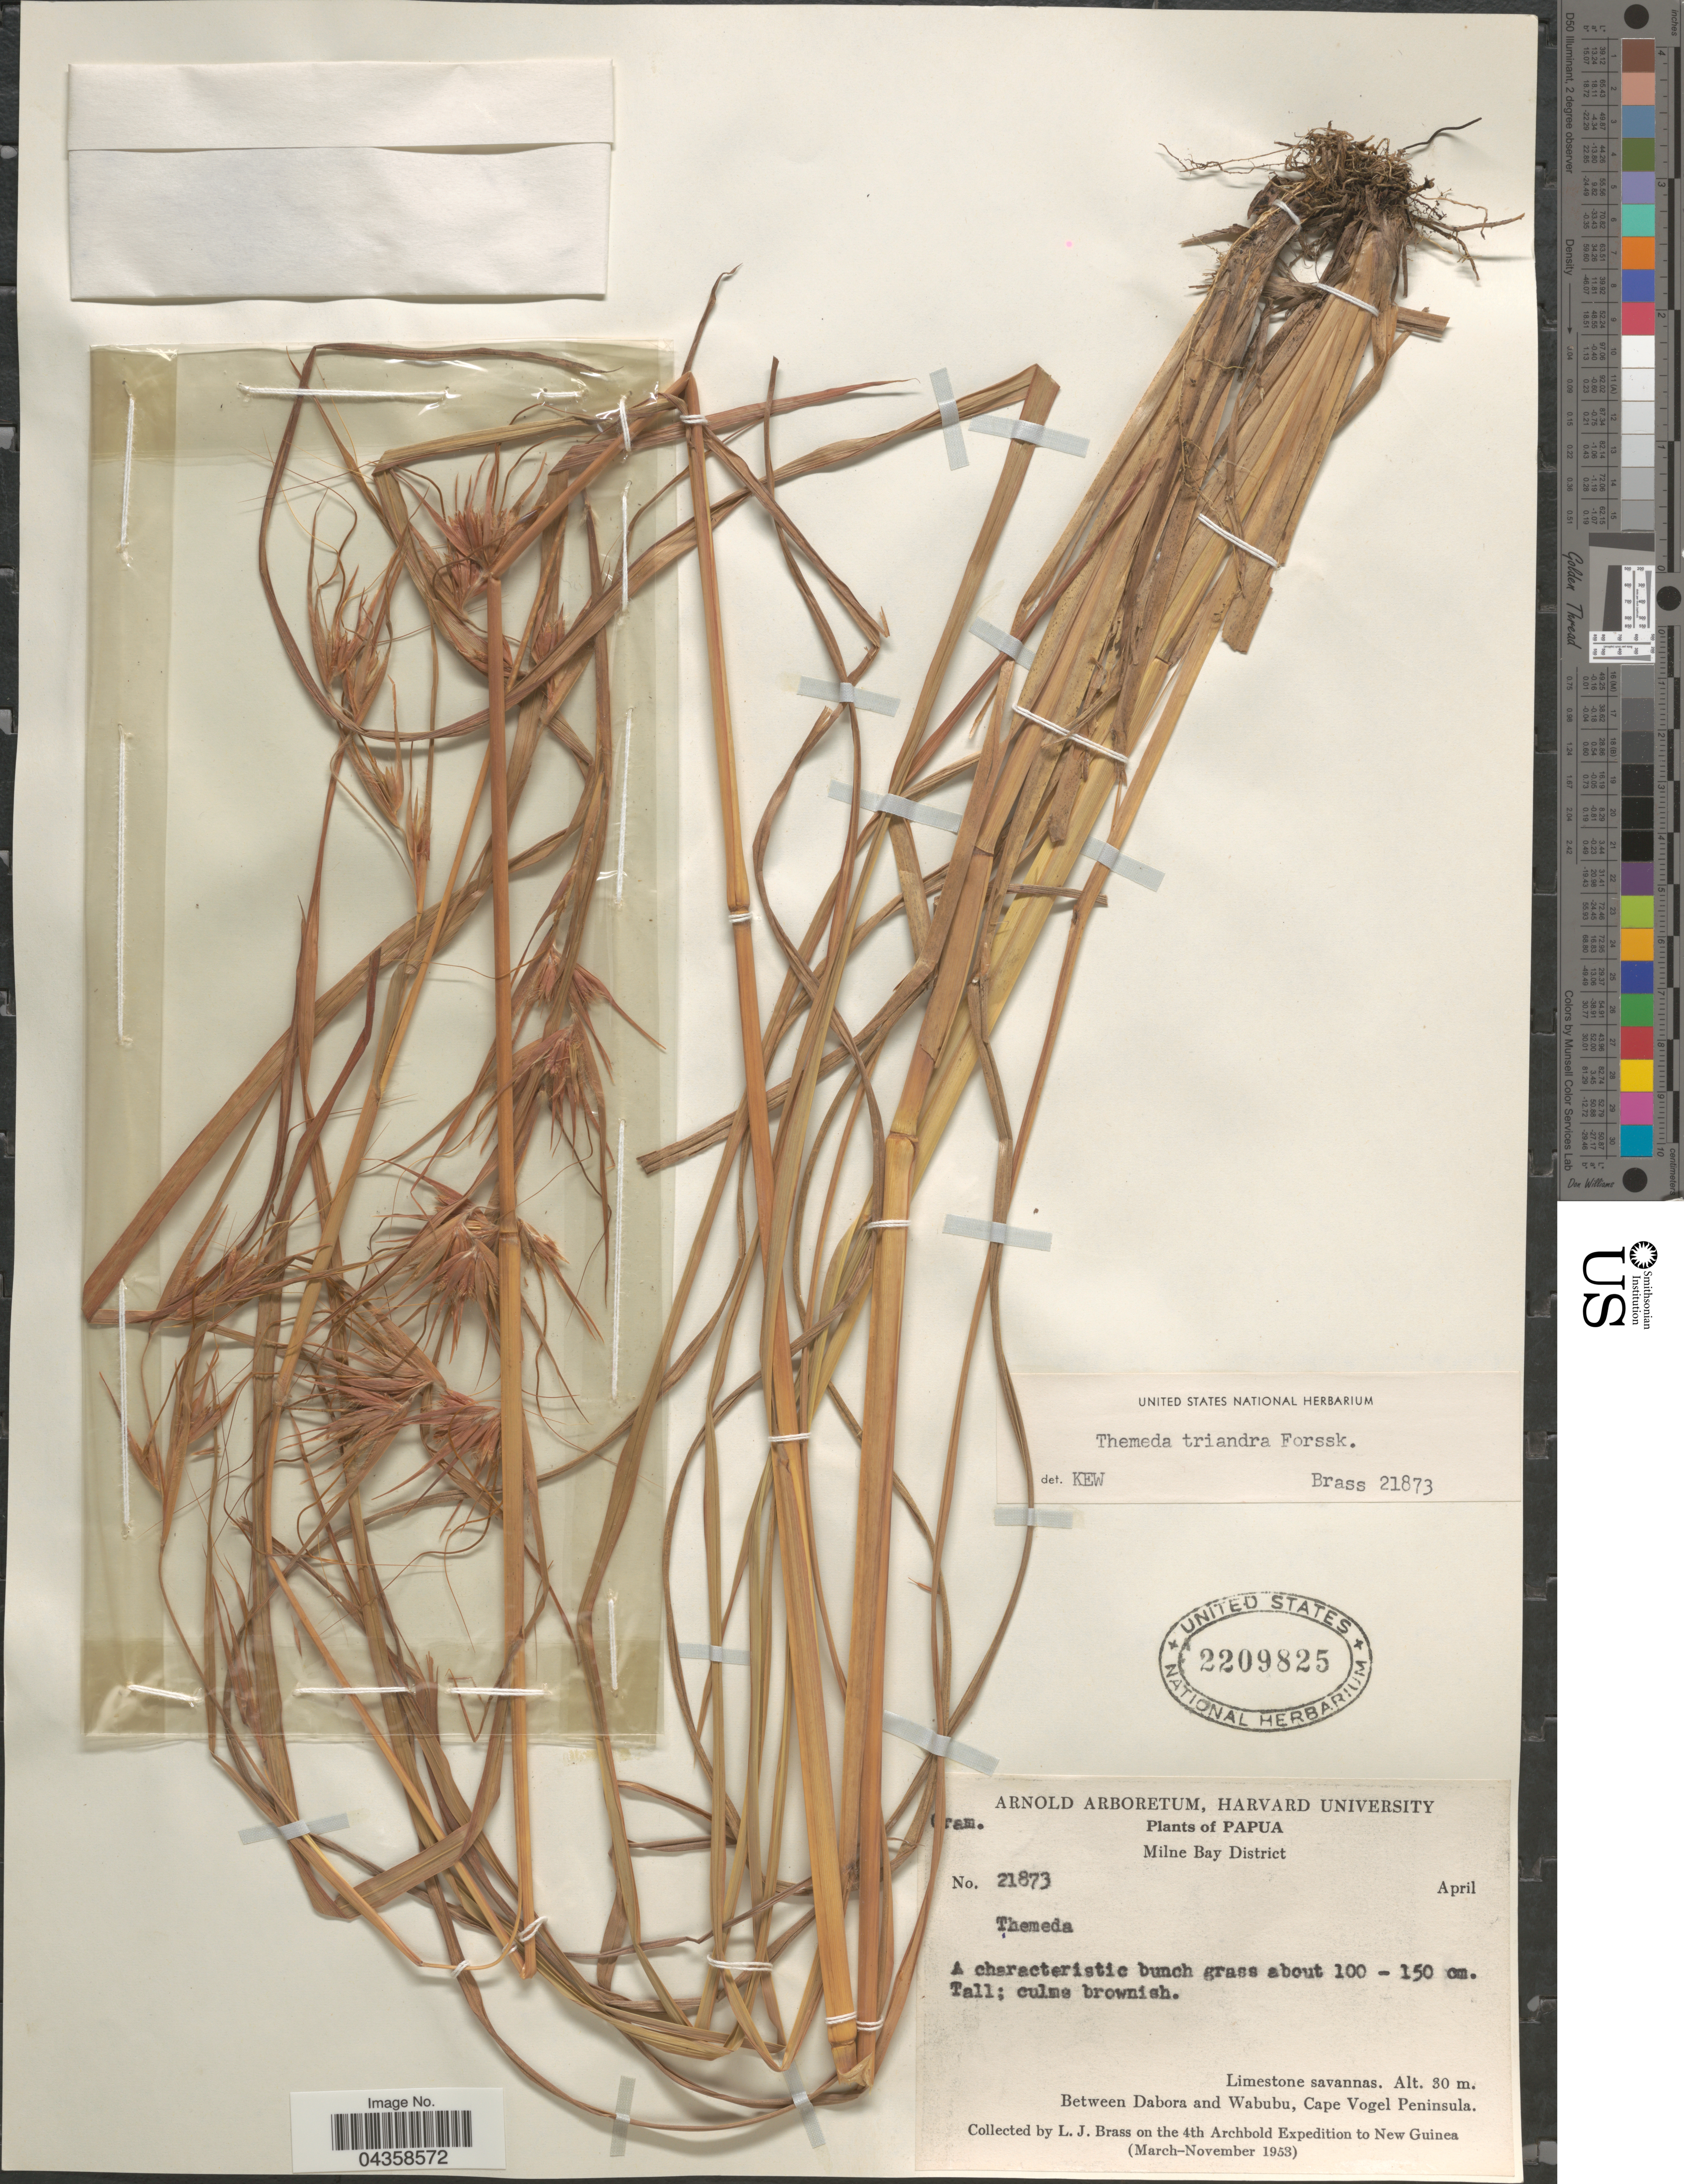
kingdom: Plantae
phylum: Tracheophyta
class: Liliopsida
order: Poales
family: Poaceae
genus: Themeda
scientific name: Themeda triandra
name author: Forssk.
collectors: L. J. Brass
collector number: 21873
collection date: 1953-04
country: Papua New Guinea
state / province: Milne Bay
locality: Papua. Milne Bay District. Limestone savannas. Between Dabora and Wabubu, Cape Vogel Peninsula. On the 4th Archbold Expedition to New Guinea (March-November 1953).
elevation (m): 30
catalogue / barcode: US 2209825